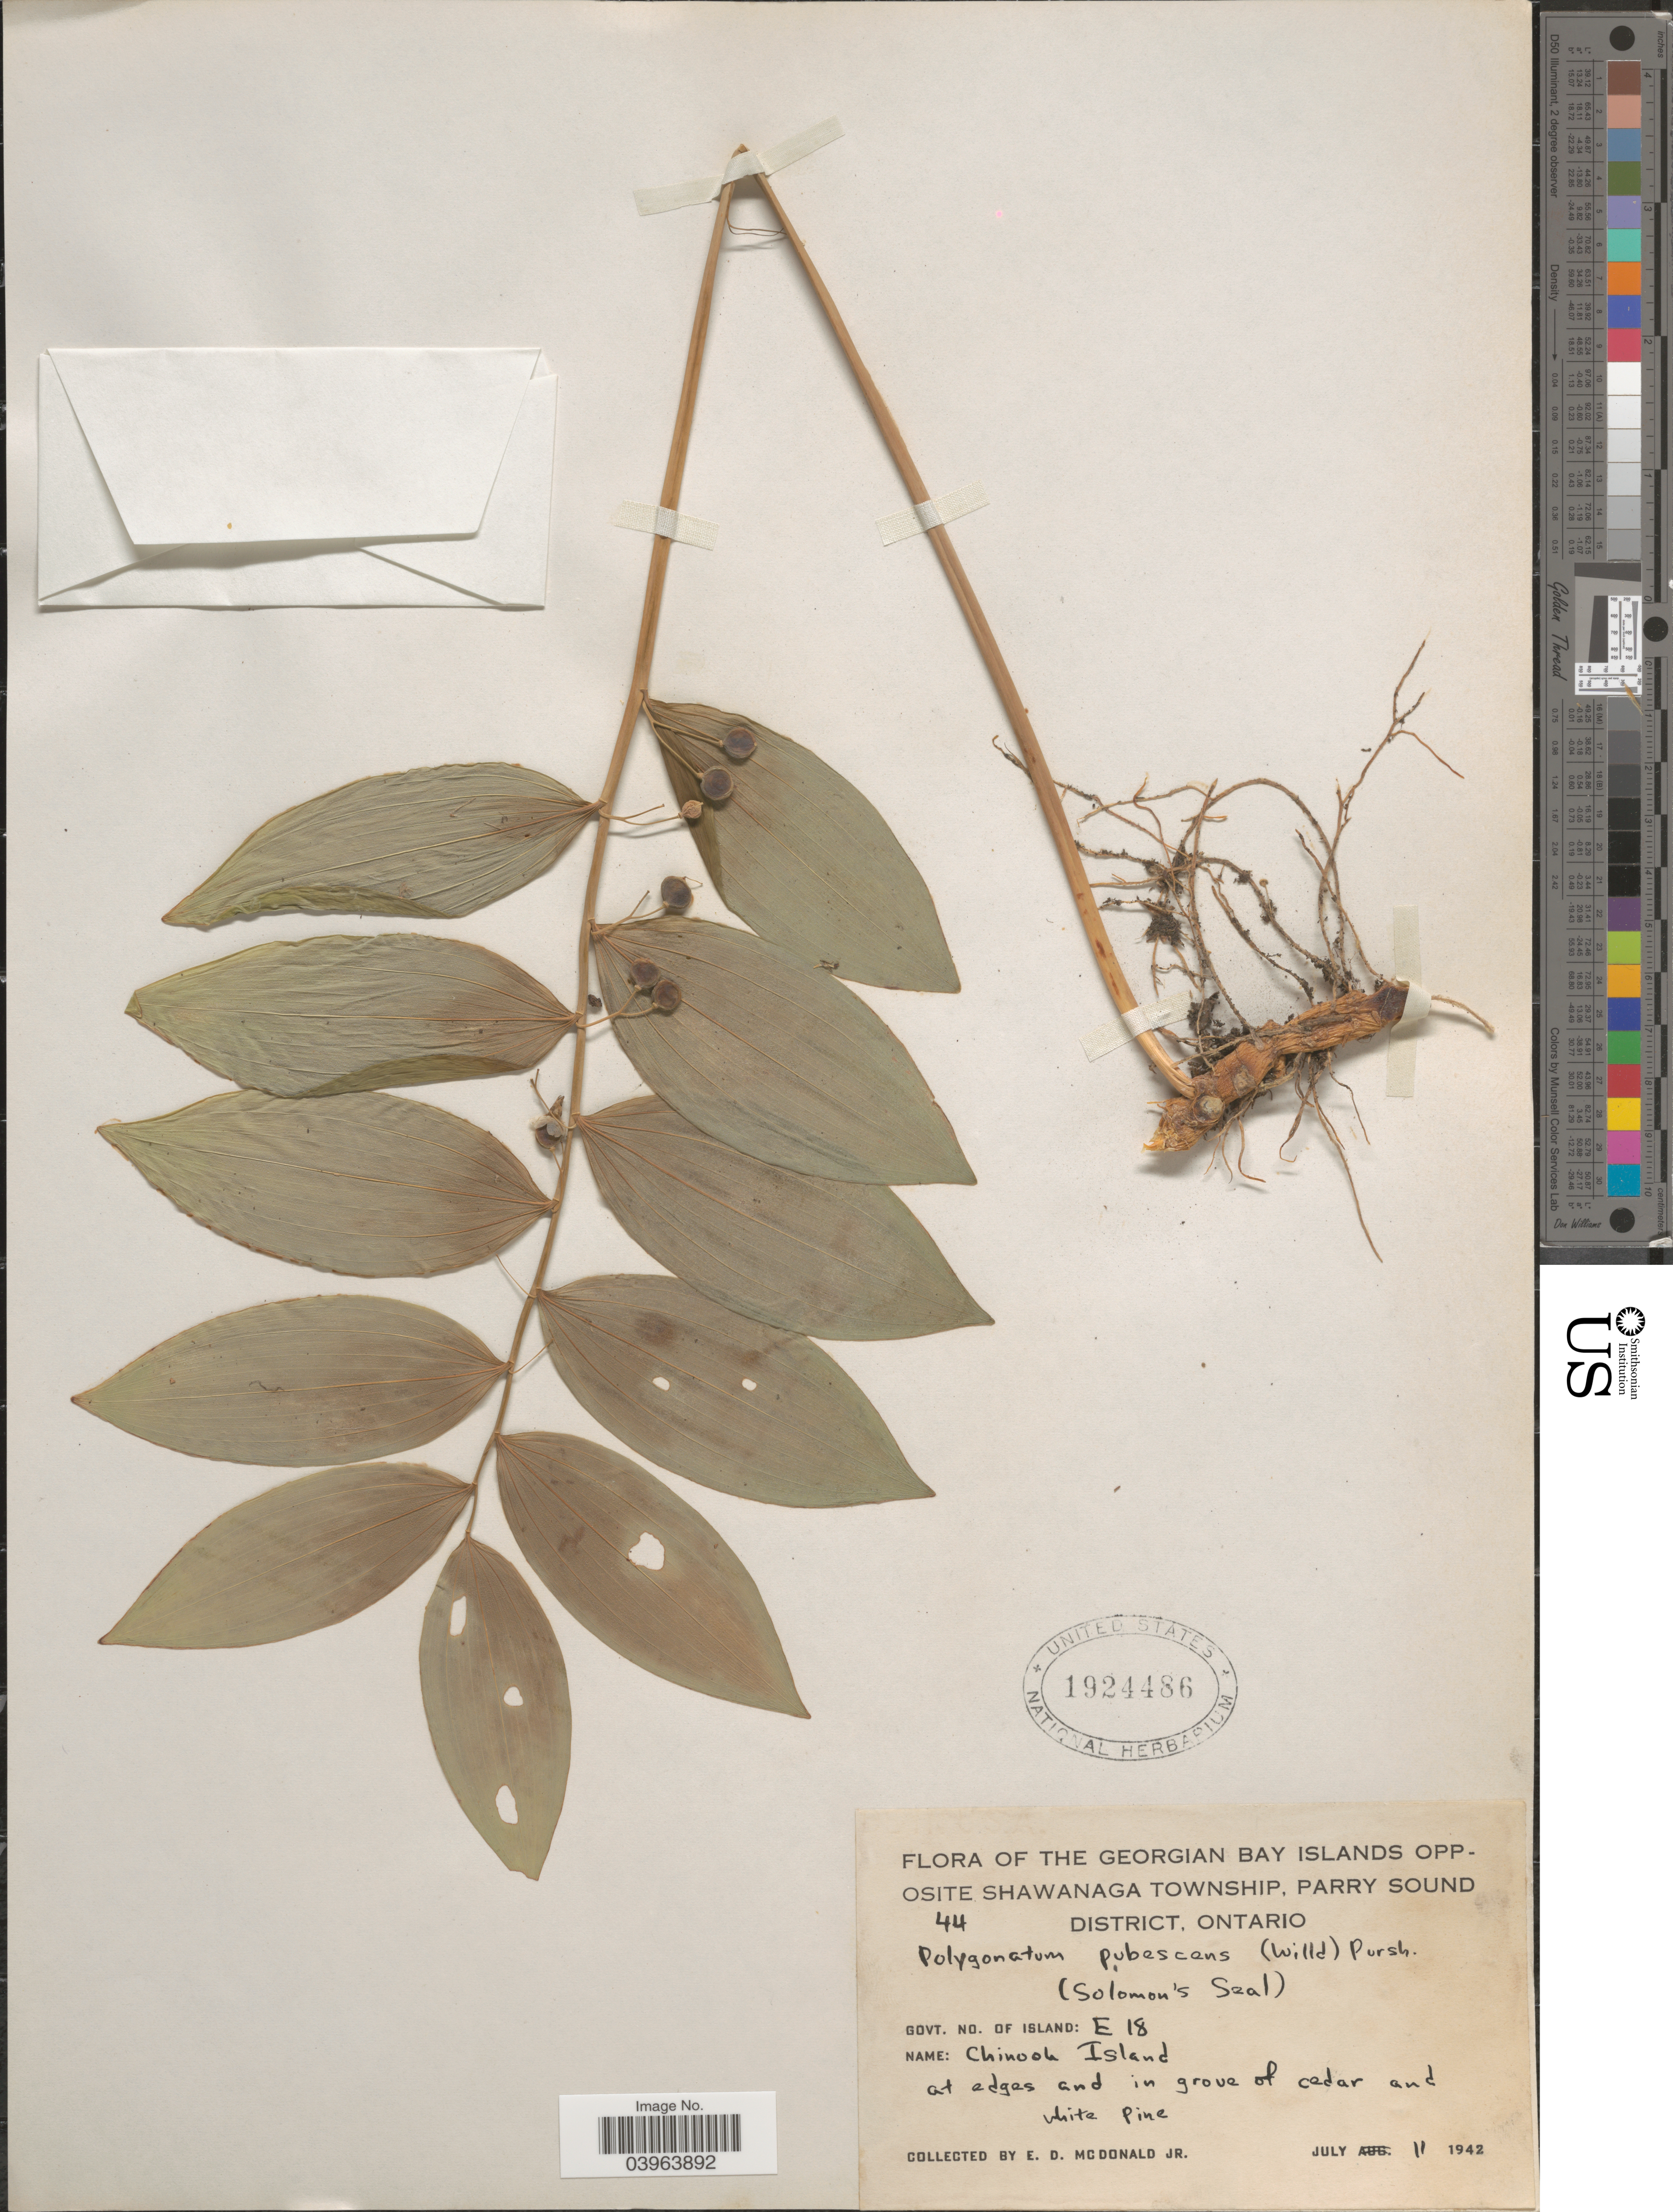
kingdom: Plantae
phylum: Tracheophyta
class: Liliopsida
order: Asparagales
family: Asparagaceae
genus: Polygonatum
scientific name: Polygonatum pubescens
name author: (Willd.) Pursh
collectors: E. D. McDonald Jr.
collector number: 44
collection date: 1942-07-11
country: Canada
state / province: Ontario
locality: The Georgian Bay Islands opposite Shawanaga Township, Parry Sound District. Govt. No. of Island: E 18. Chinook Island at edges and in grove of cedar and white pine.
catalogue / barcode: US 1924486